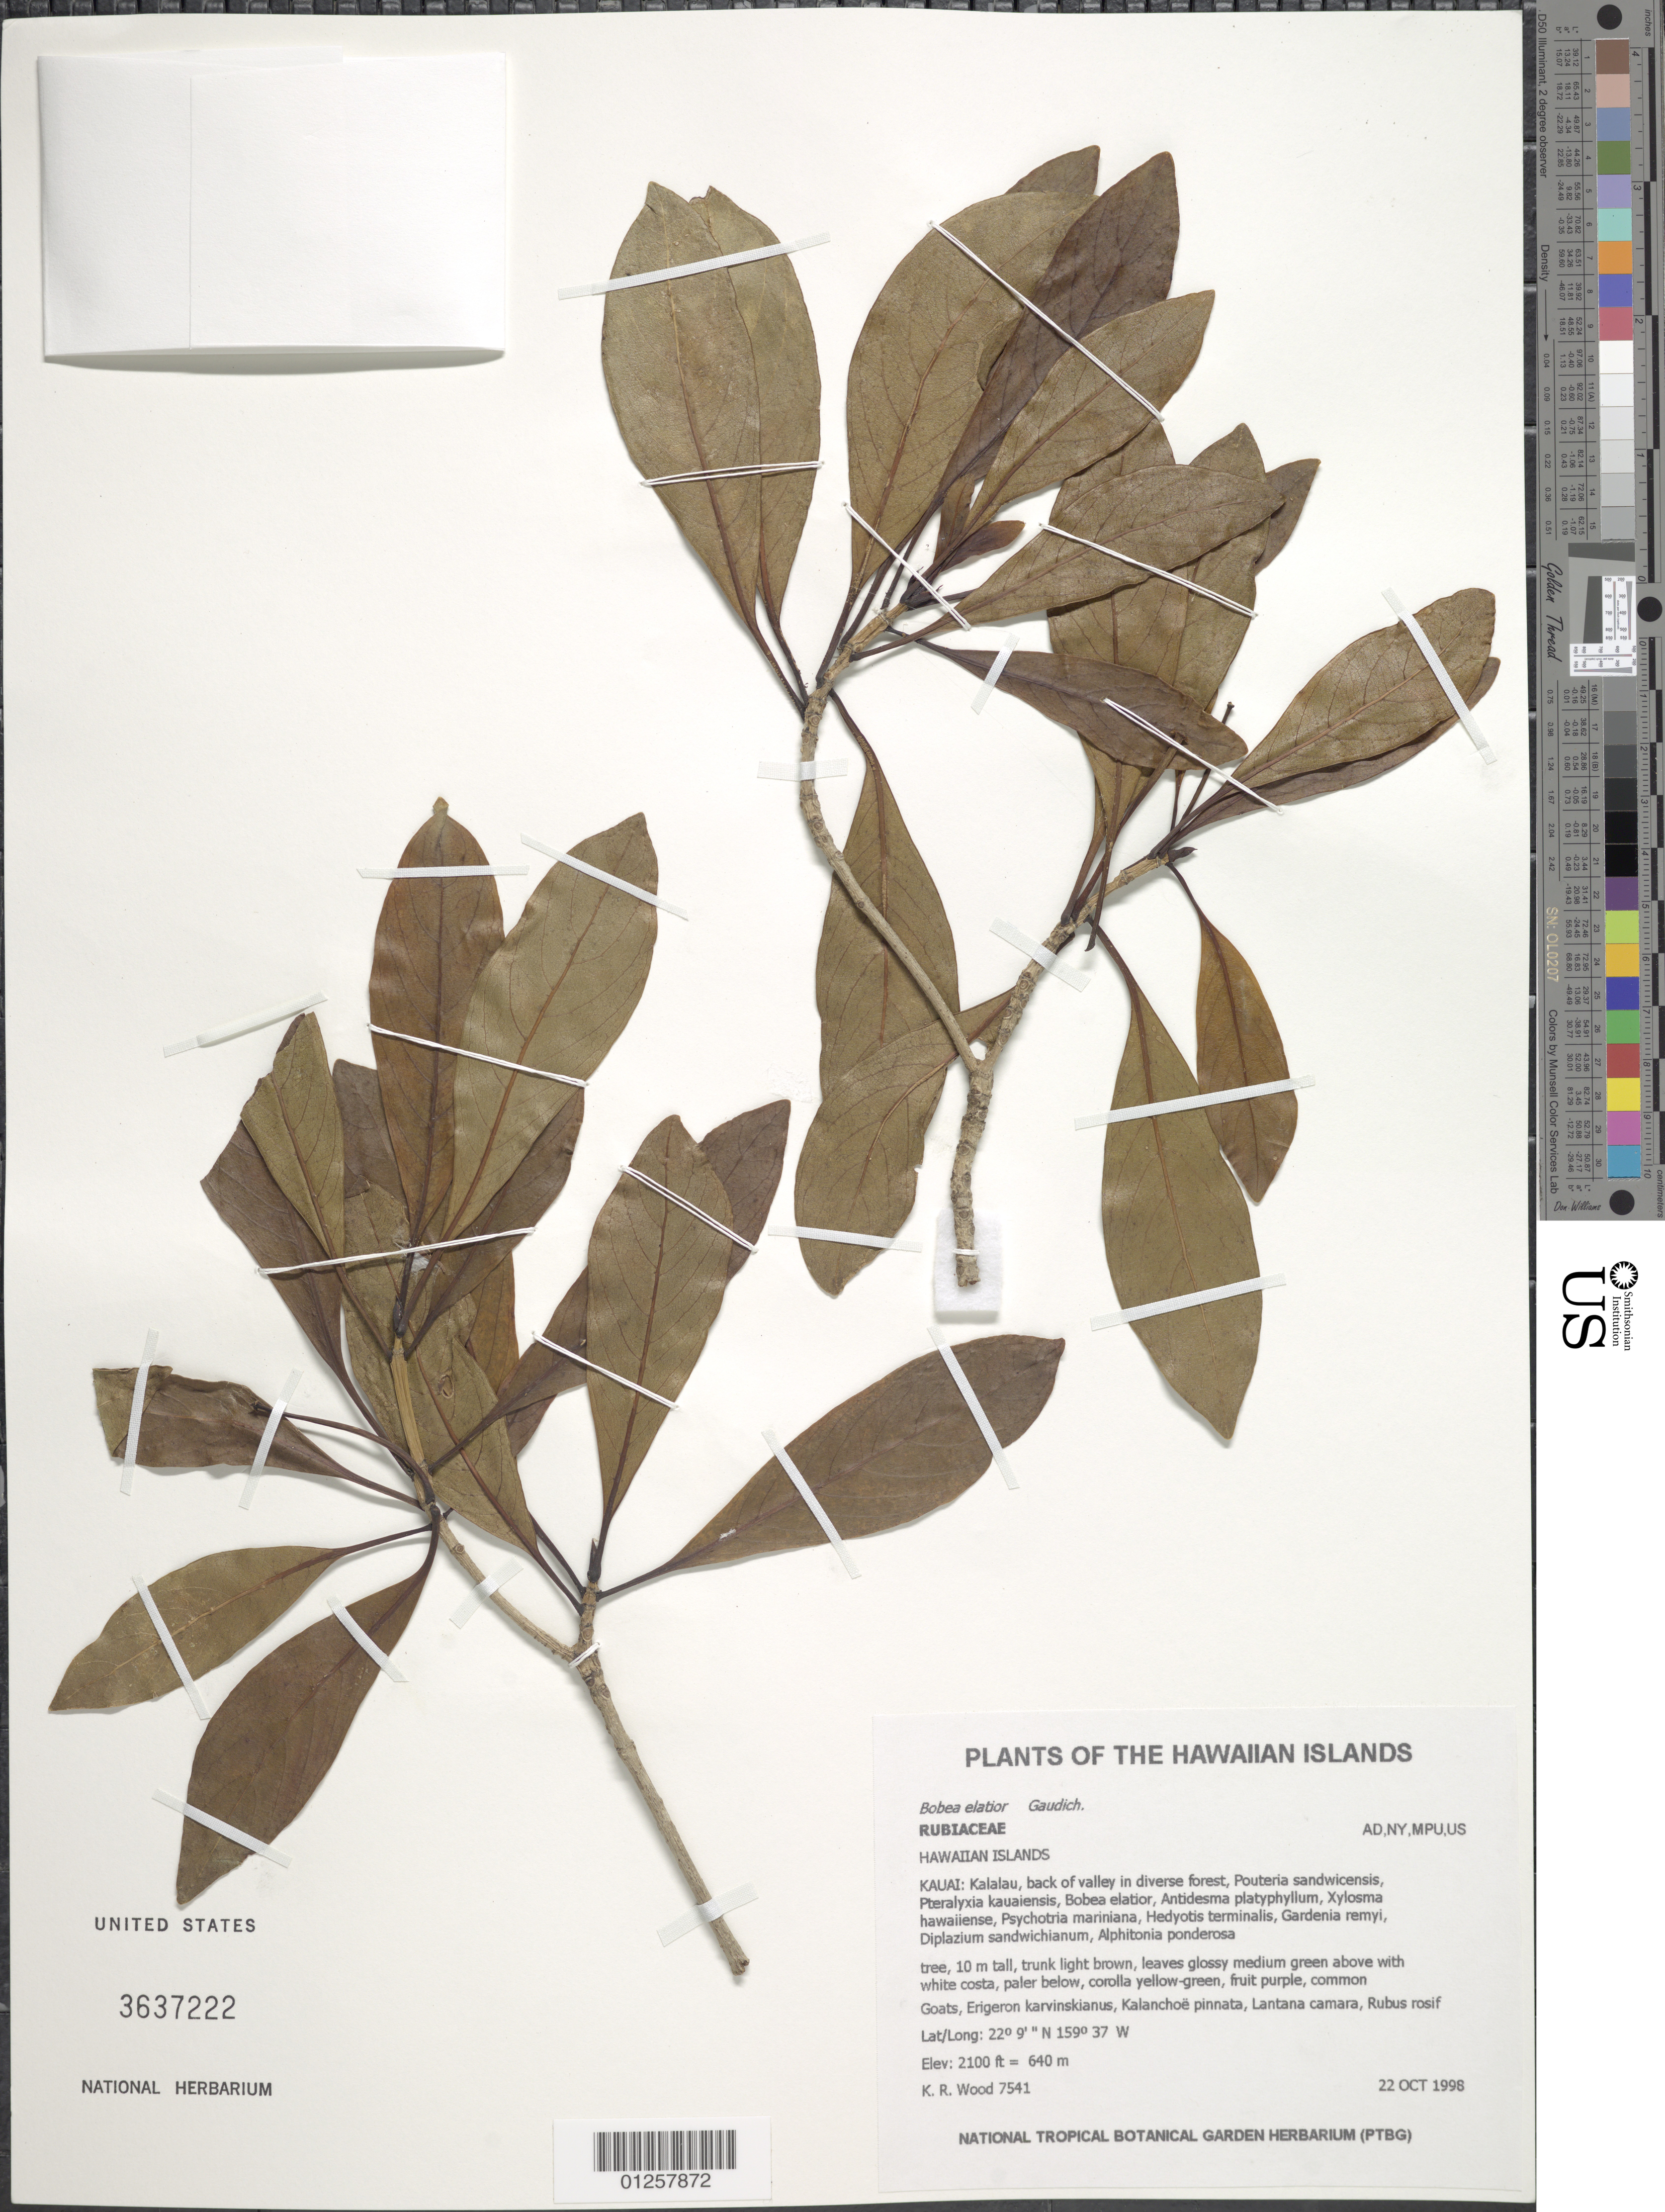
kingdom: Plantae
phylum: Tracheophyta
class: Magnoliopsida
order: Gentianales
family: Rubiaceae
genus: Bobea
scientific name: Bobea elatior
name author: Gaudich.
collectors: K. R. Wood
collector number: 7541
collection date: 1998-10-22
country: United States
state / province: Hawaii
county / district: Kaui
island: Kaua'i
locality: Kalalau, back of Valley in diverse forest.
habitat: In diverse forest.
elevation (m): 640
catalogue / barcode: US 3637222